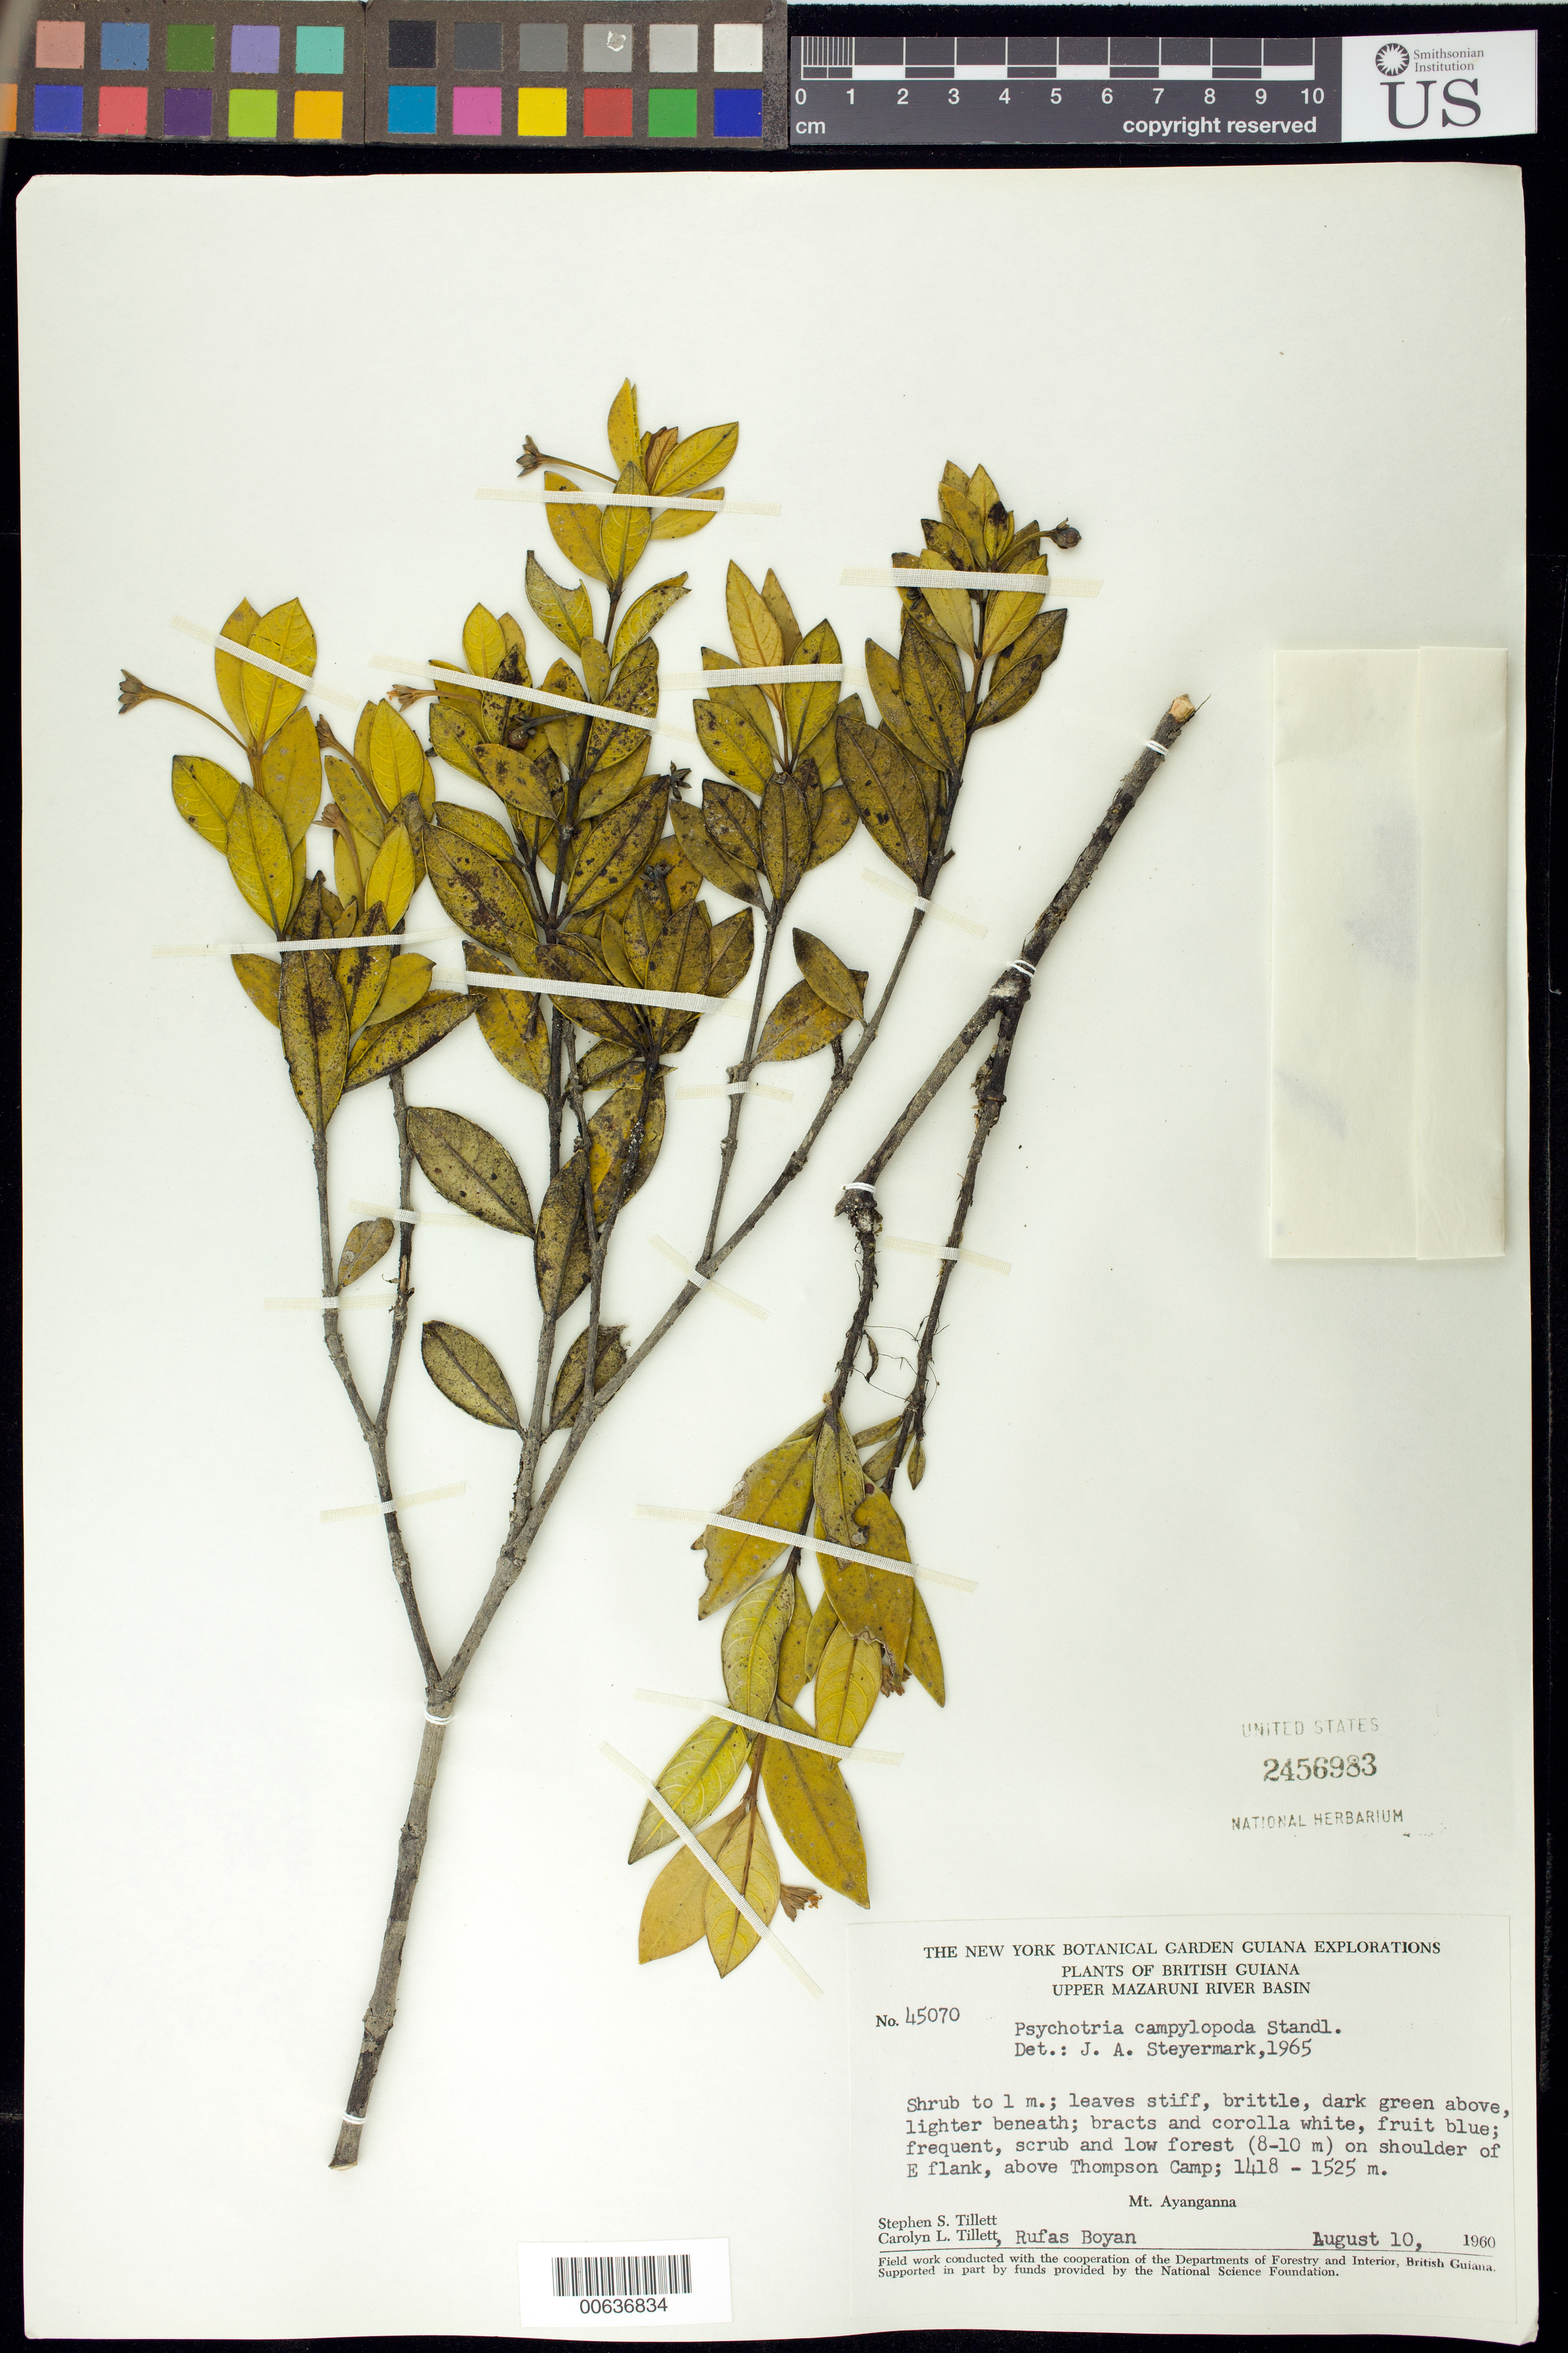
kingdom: Plantae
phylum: Tracheophyta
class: Magnoliopsida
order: Gentianales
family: Rubiaceae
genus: Palicourea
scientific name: Palicourea campylopoda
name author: (Standl.) Delprete & J.H. Kirkbr.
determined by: Kirkbride, J. H., Jr.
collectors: S. S. Tillett, C. L. Tillett & R. Boyan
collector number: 45070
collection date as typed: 10-Aug-60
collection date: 1960-08-10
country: Guyana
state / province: Cuyuni-Mazaruni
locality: Mt. Ayanganna, E flank, above Thompson Camp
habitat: Scrub and low forest (8-10 m)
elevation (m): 1418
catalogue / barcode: US 2456983